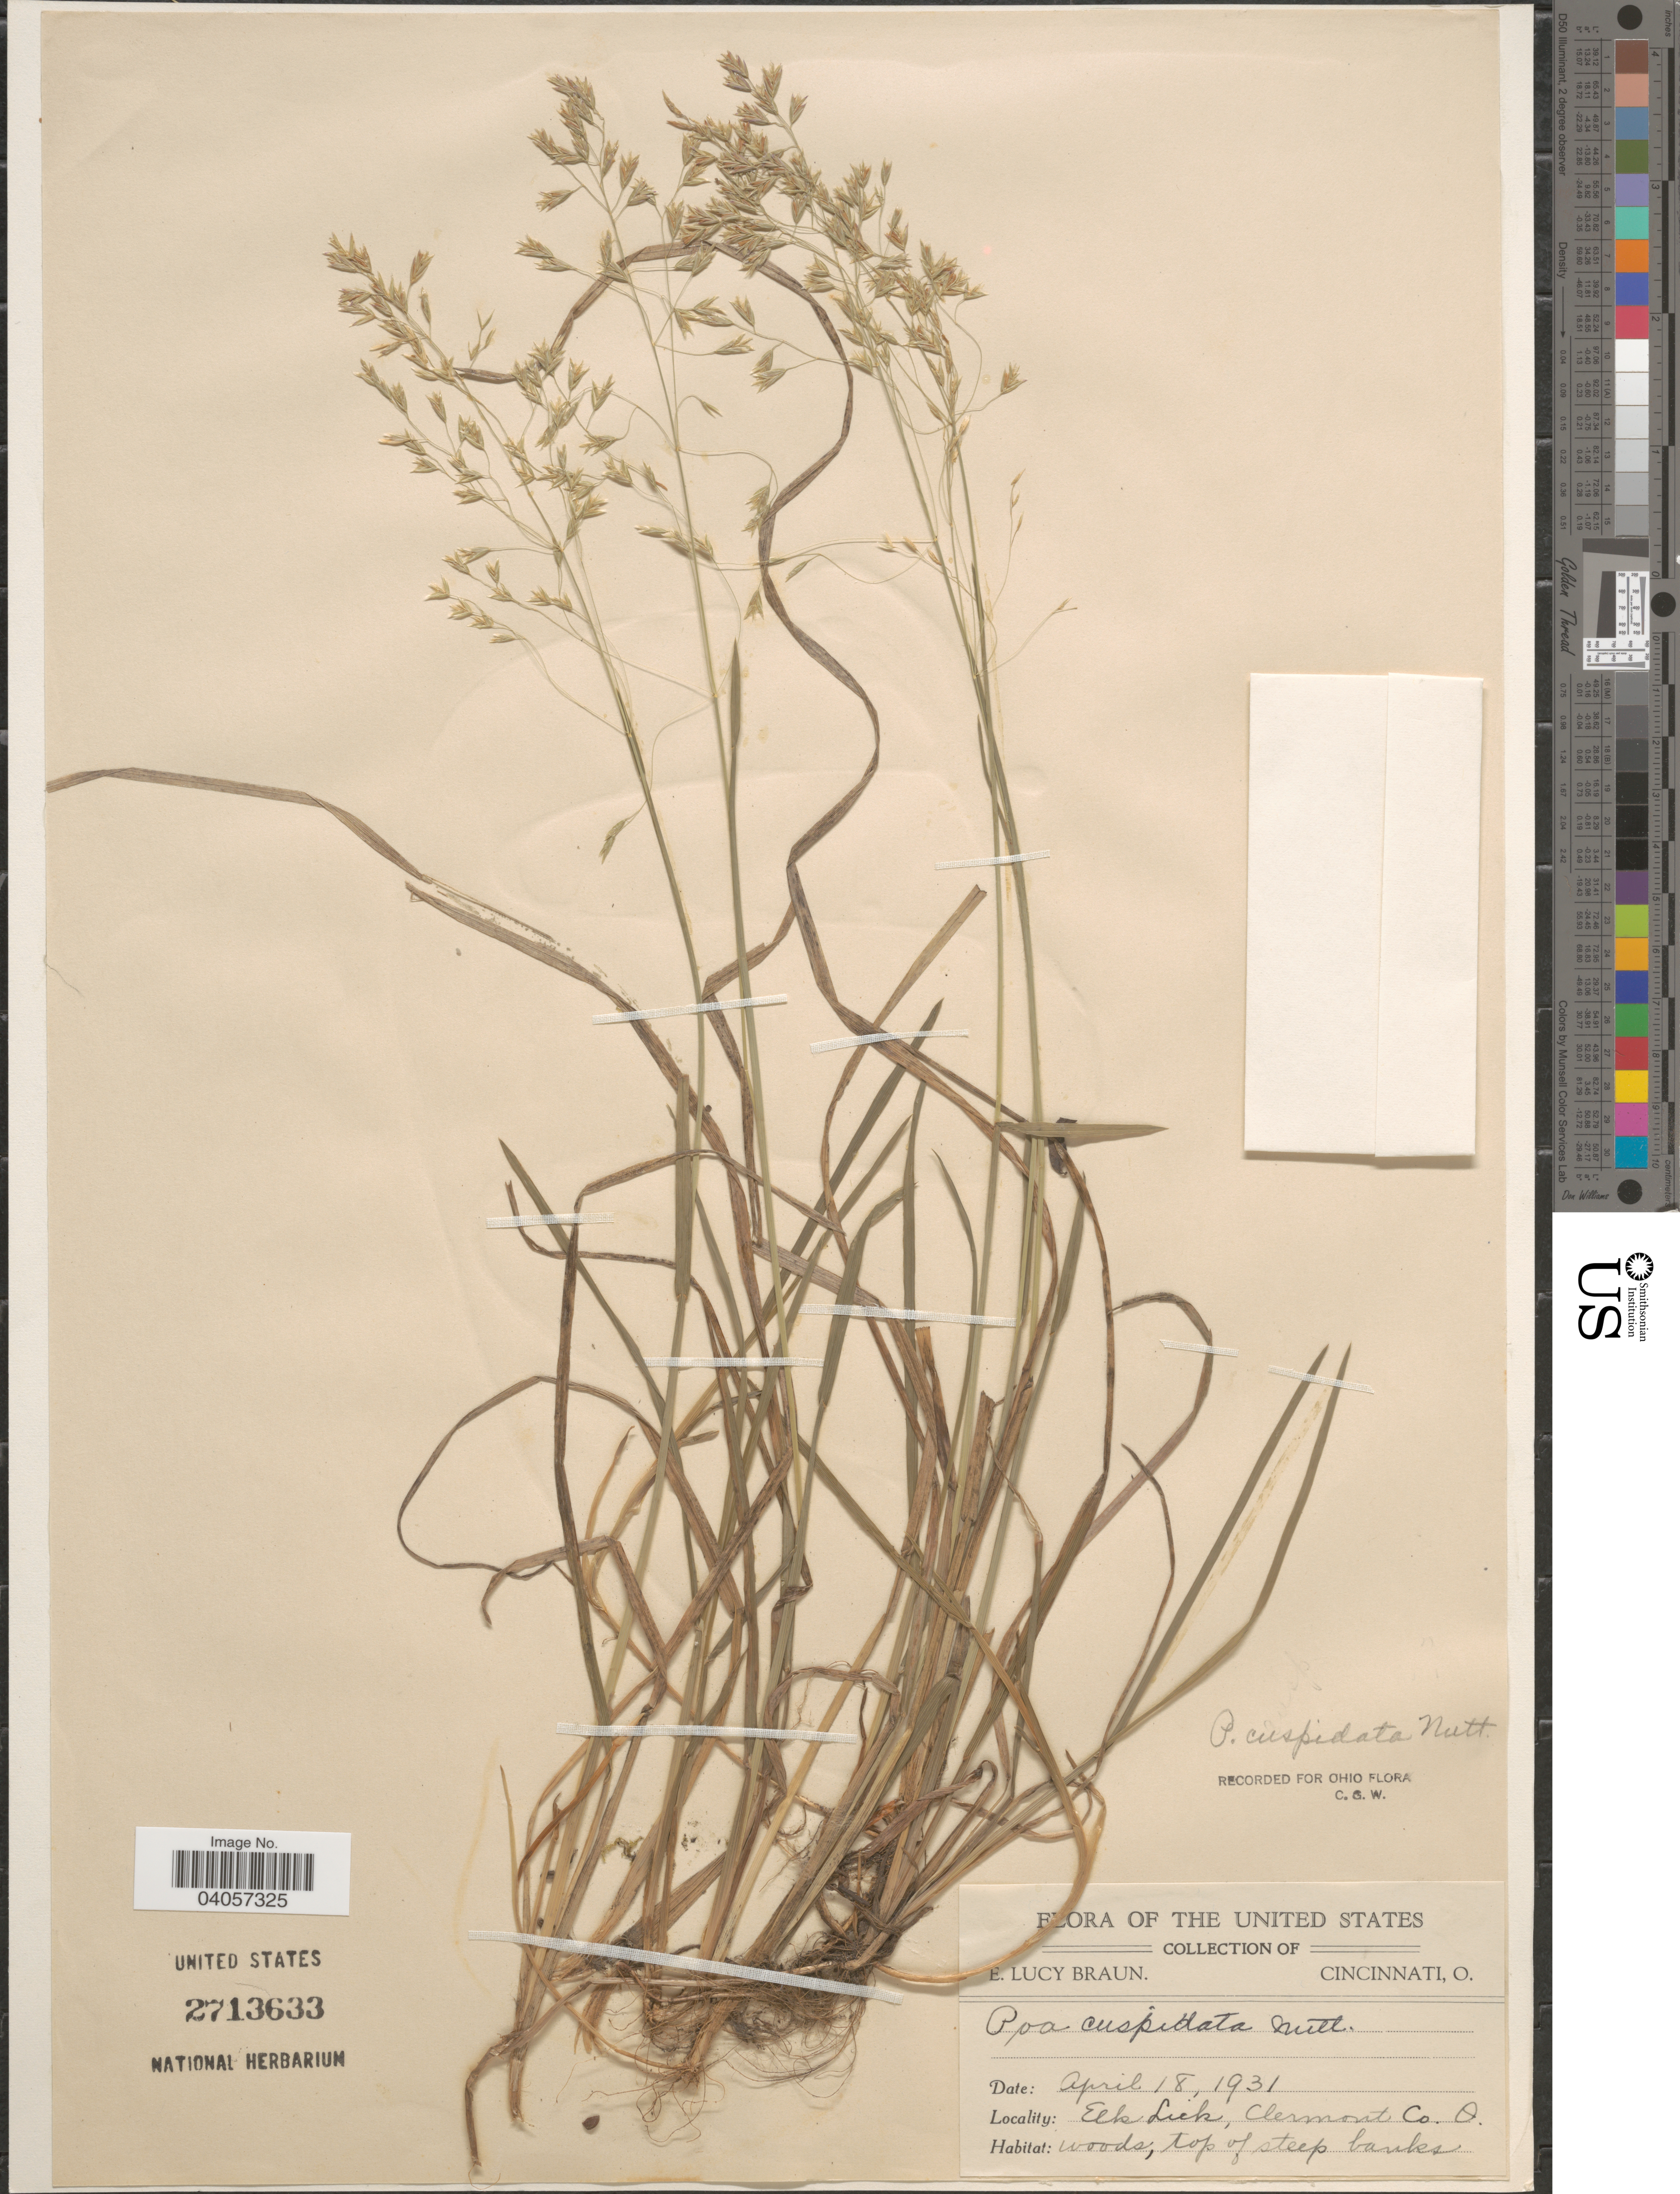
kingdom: Plantae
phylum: Tracheophyta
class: Liliopsida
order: Poales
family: Poaceae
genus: Poa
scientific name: Poa cuspidata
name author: Nutt.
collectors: E. L. Braun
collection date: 1931-04-18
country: United States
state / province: Ohio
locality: Elk Lick, Clermont Co.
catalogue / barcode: US 2713633